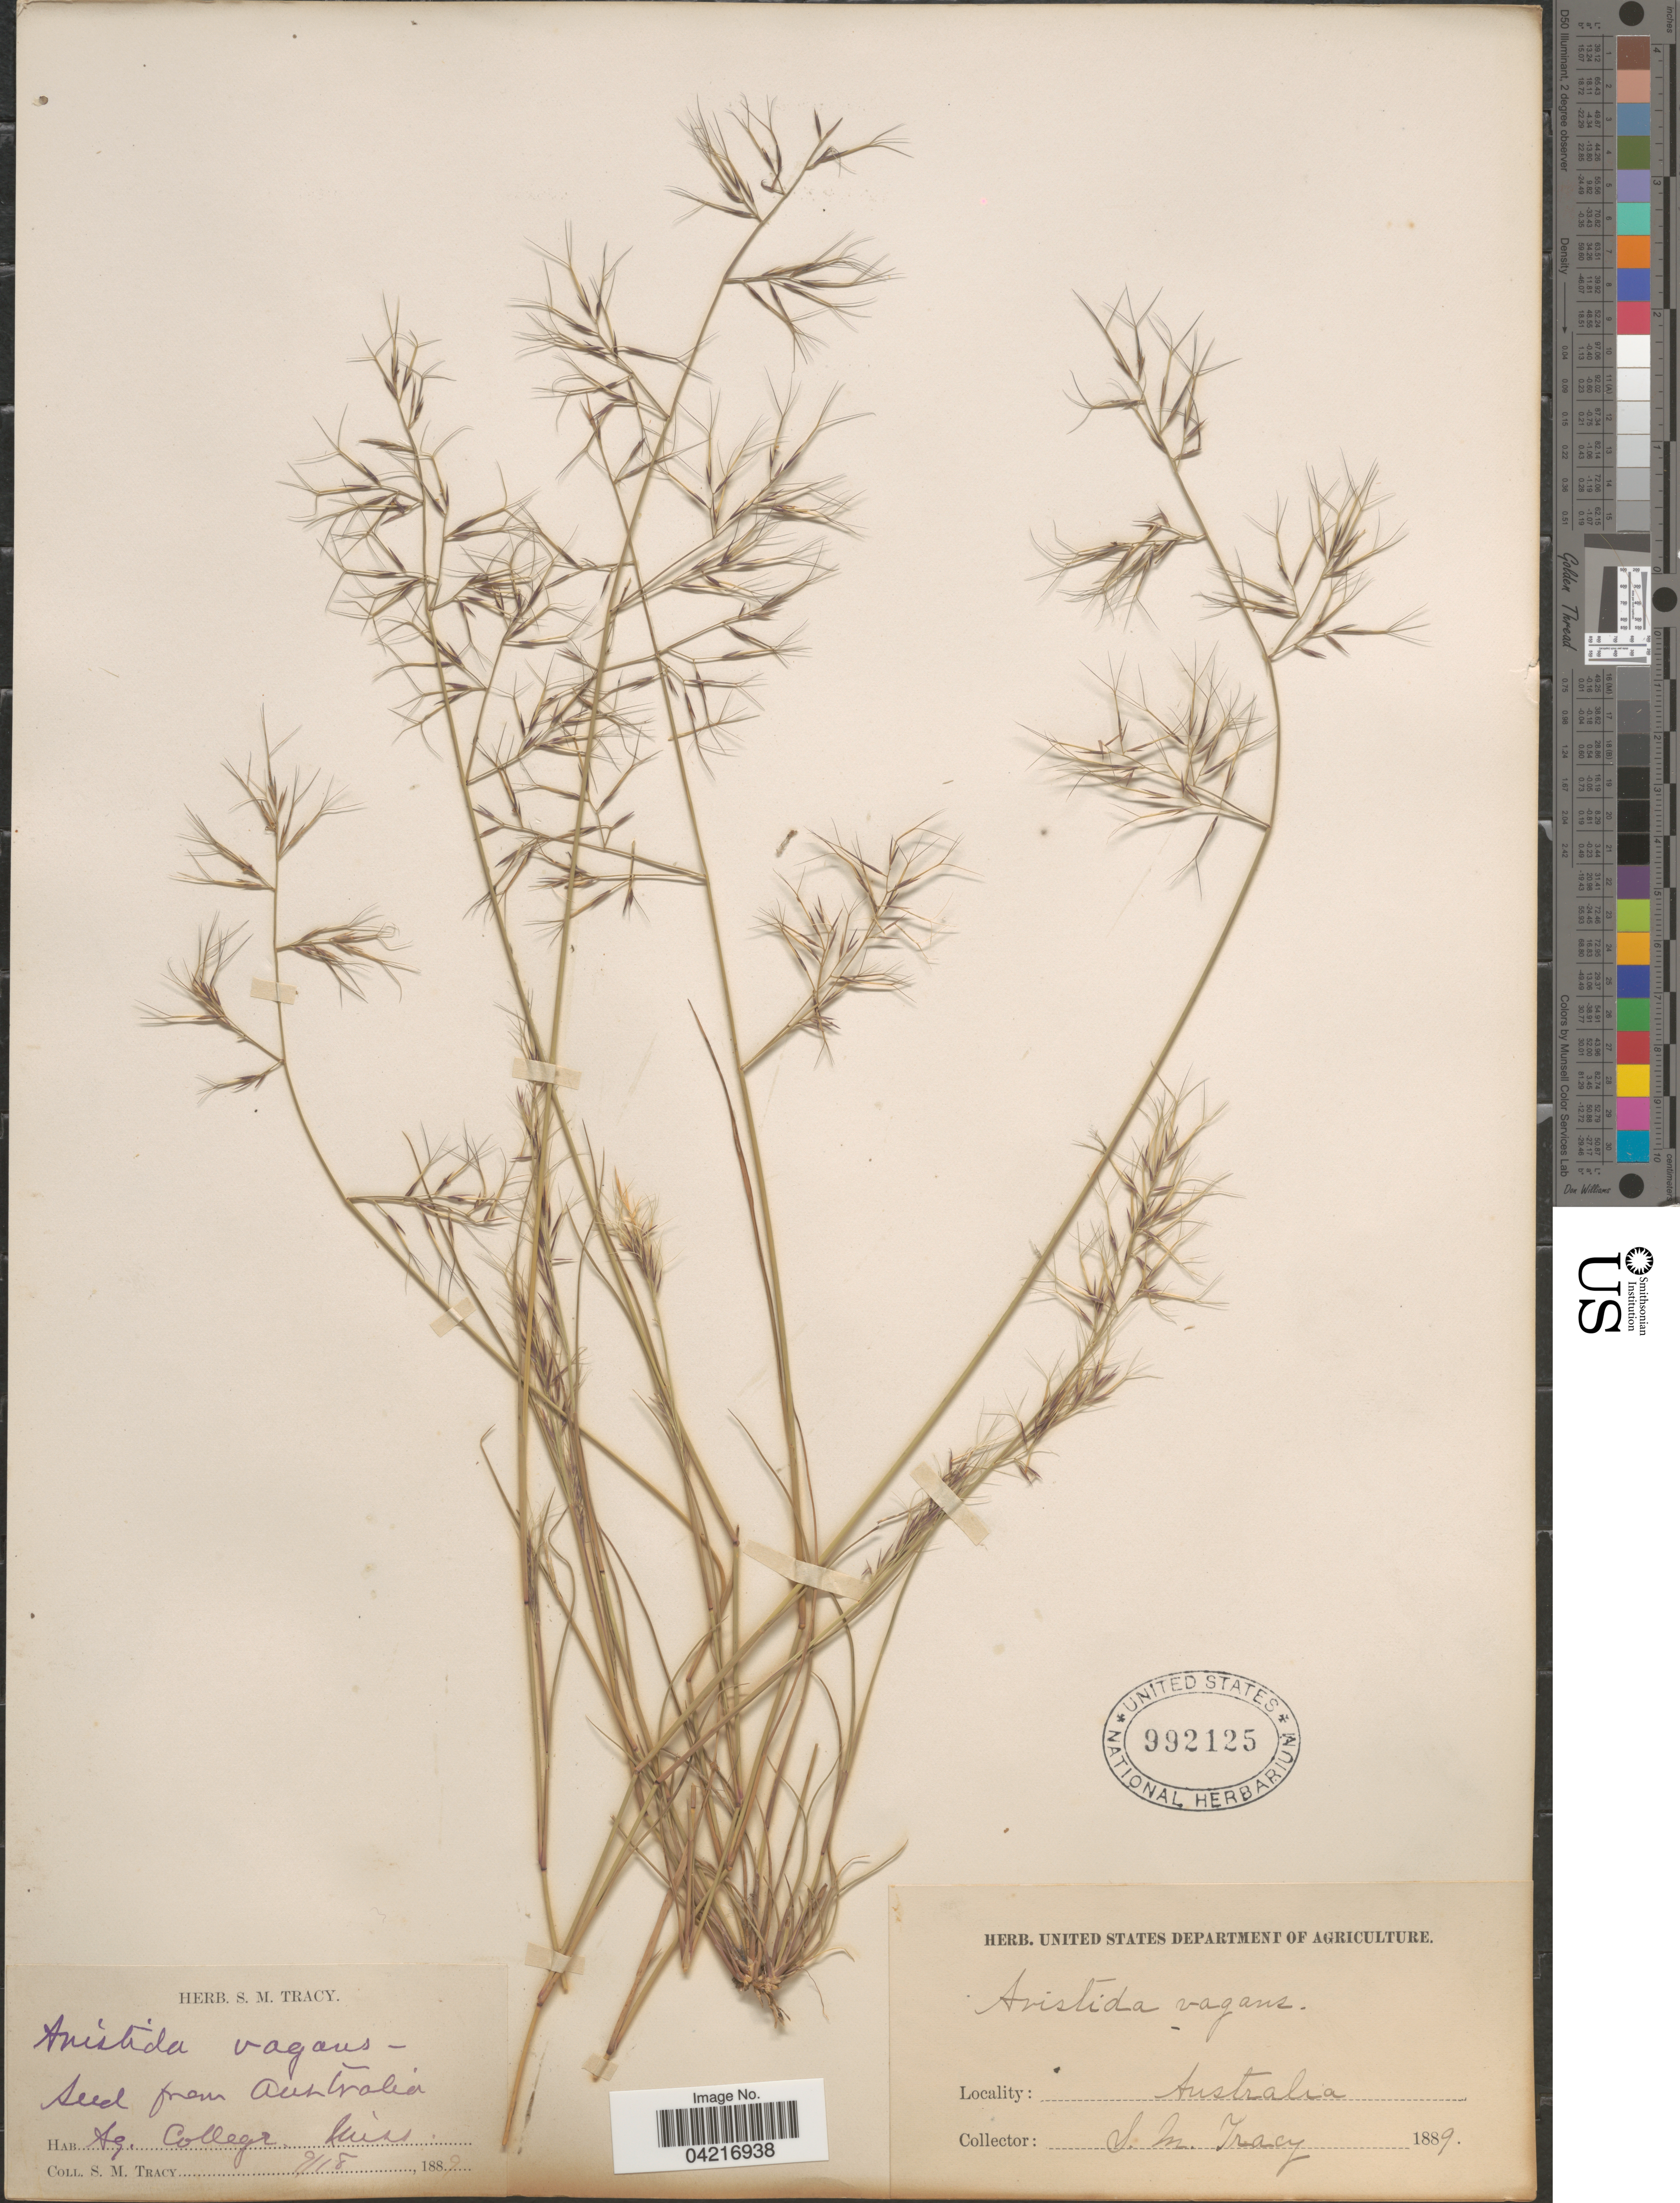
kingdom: Plantae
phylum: Tracheophyta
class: Liliopsida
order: Poales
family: Poaceae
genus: Aristida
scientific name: Aristida vagans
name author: Cav.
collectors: S. M. Tracy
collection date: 1889-09-18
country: United States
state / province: Mississippi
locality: Ag. College.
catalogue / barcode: US 992125